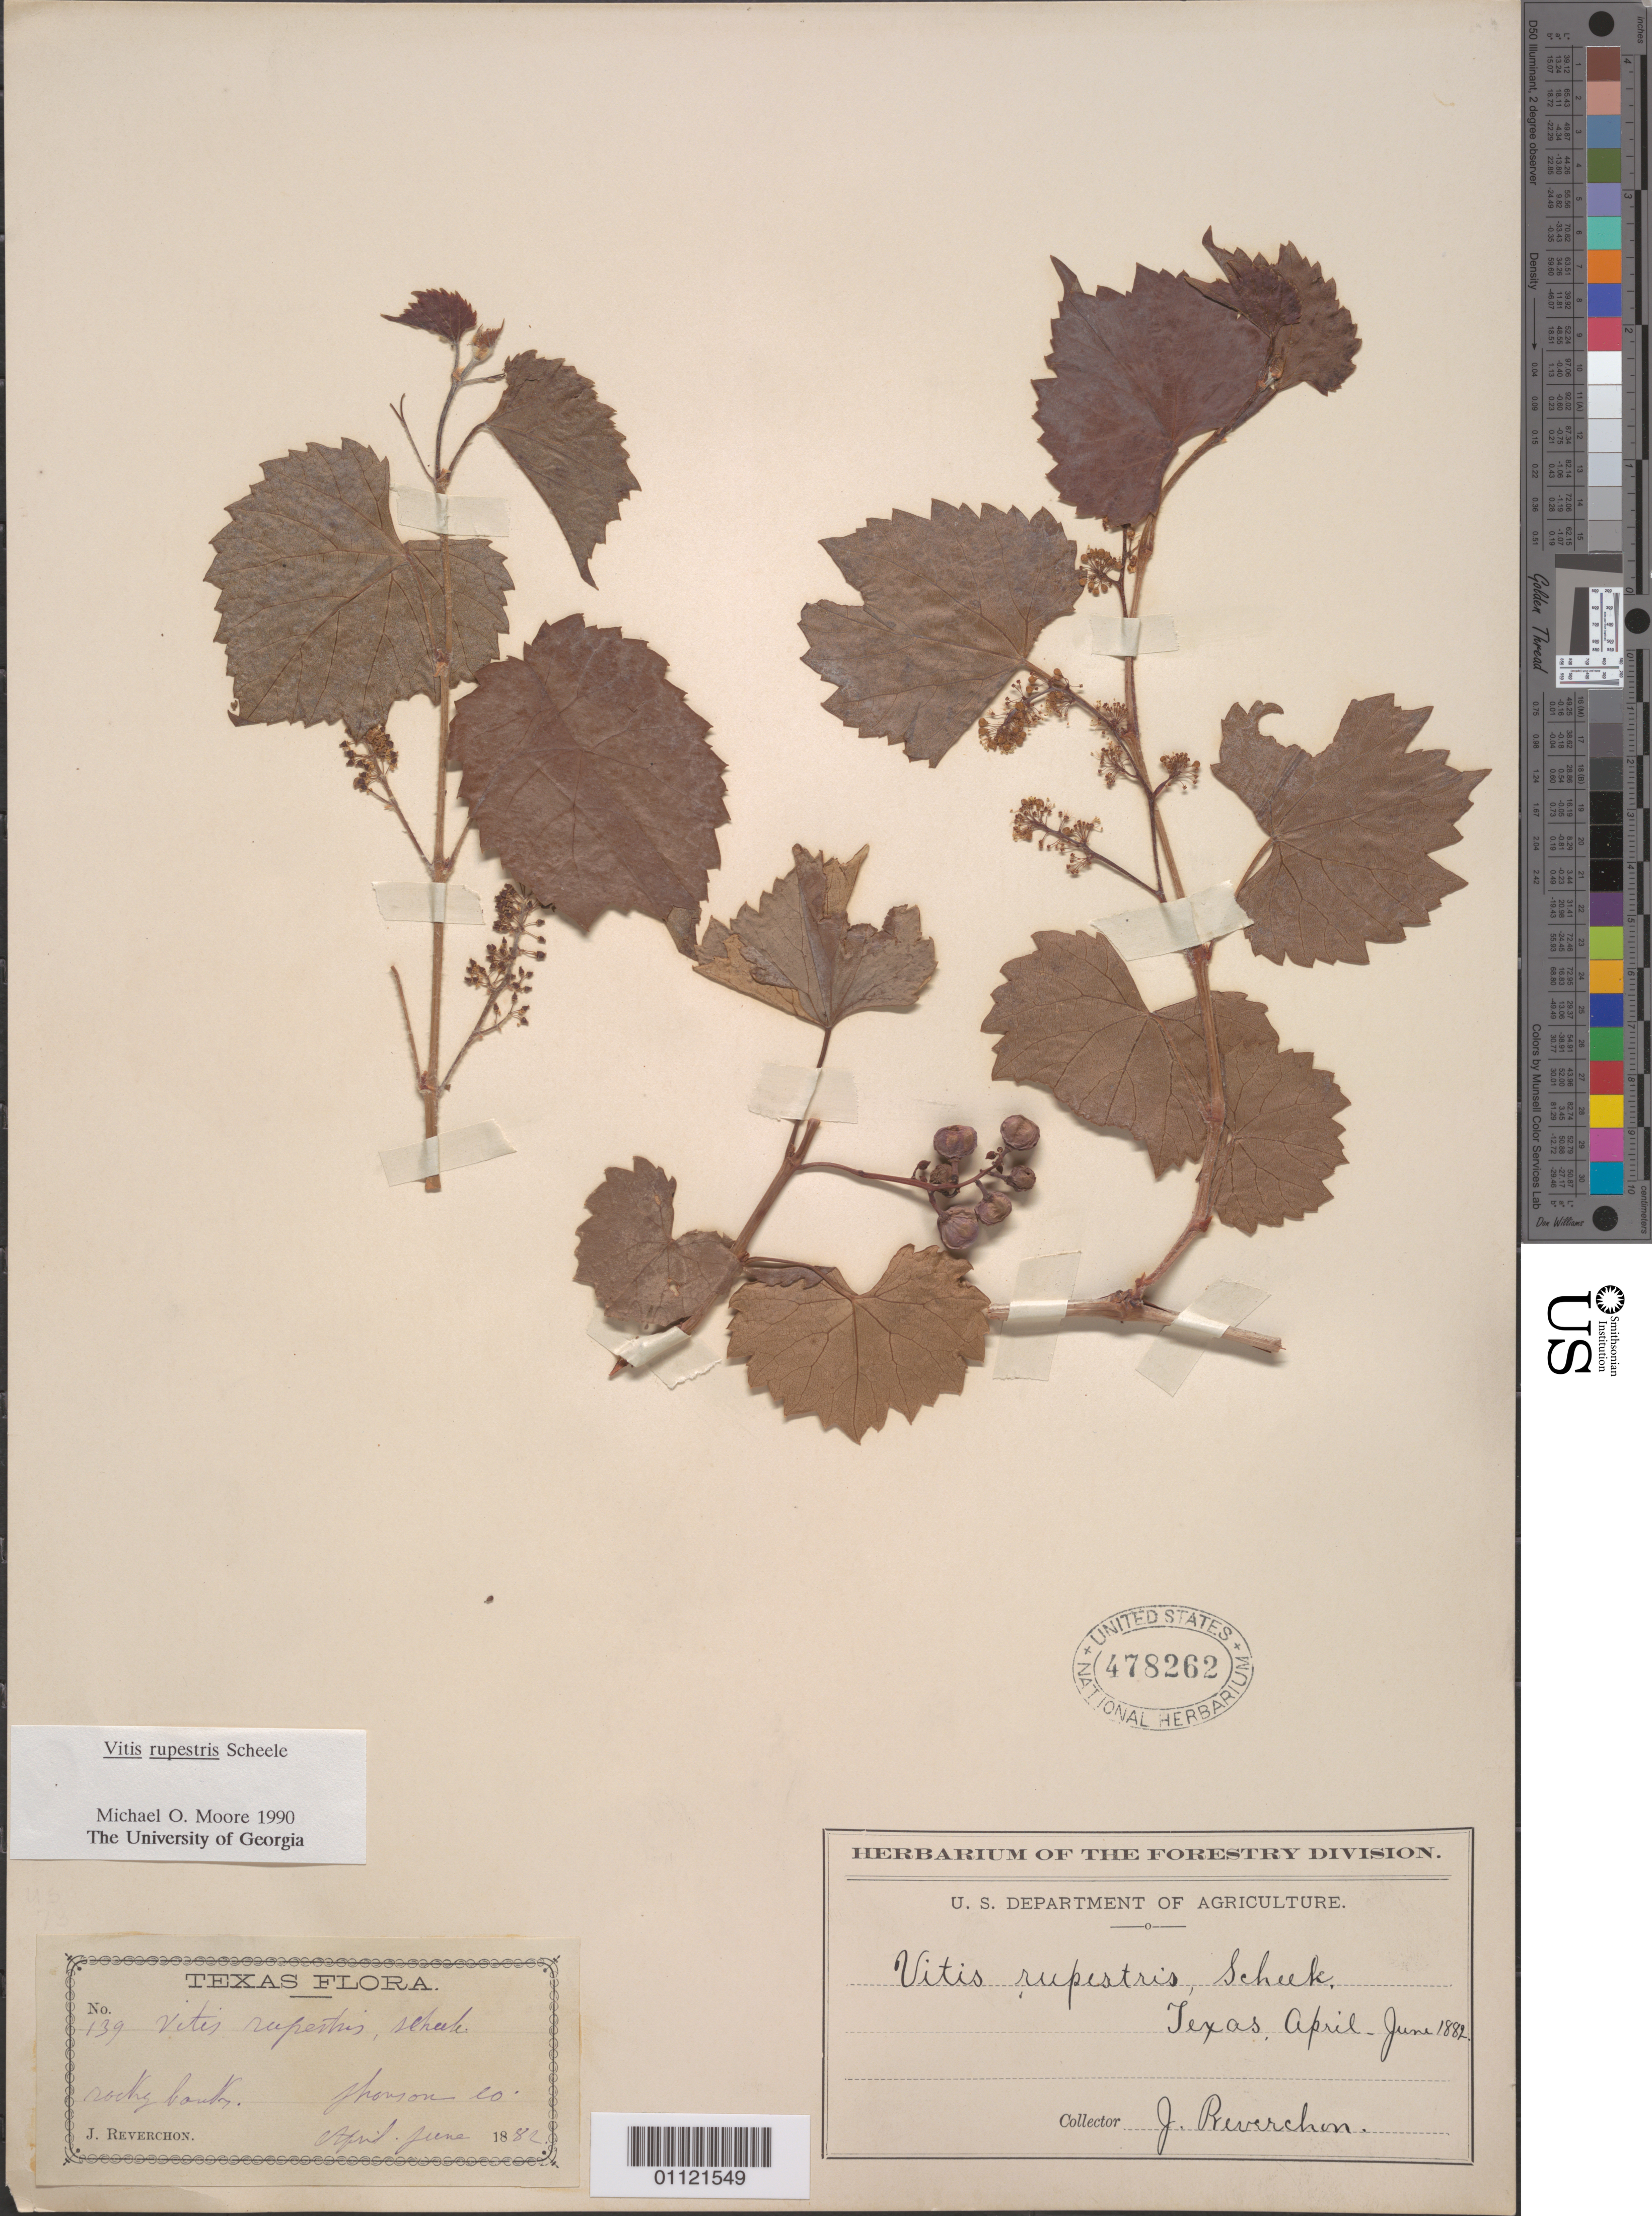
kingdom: Plantae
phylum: Tracheophyta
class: Magnoliopsida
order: Vitales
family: Vitaceae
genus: Vitis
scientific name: Vitis rupestris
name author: Scheele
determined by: Moore, M. O.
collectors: J. Reverchon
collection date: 1882-04/1882-06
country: United States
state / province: Texas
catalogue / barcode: US 478262